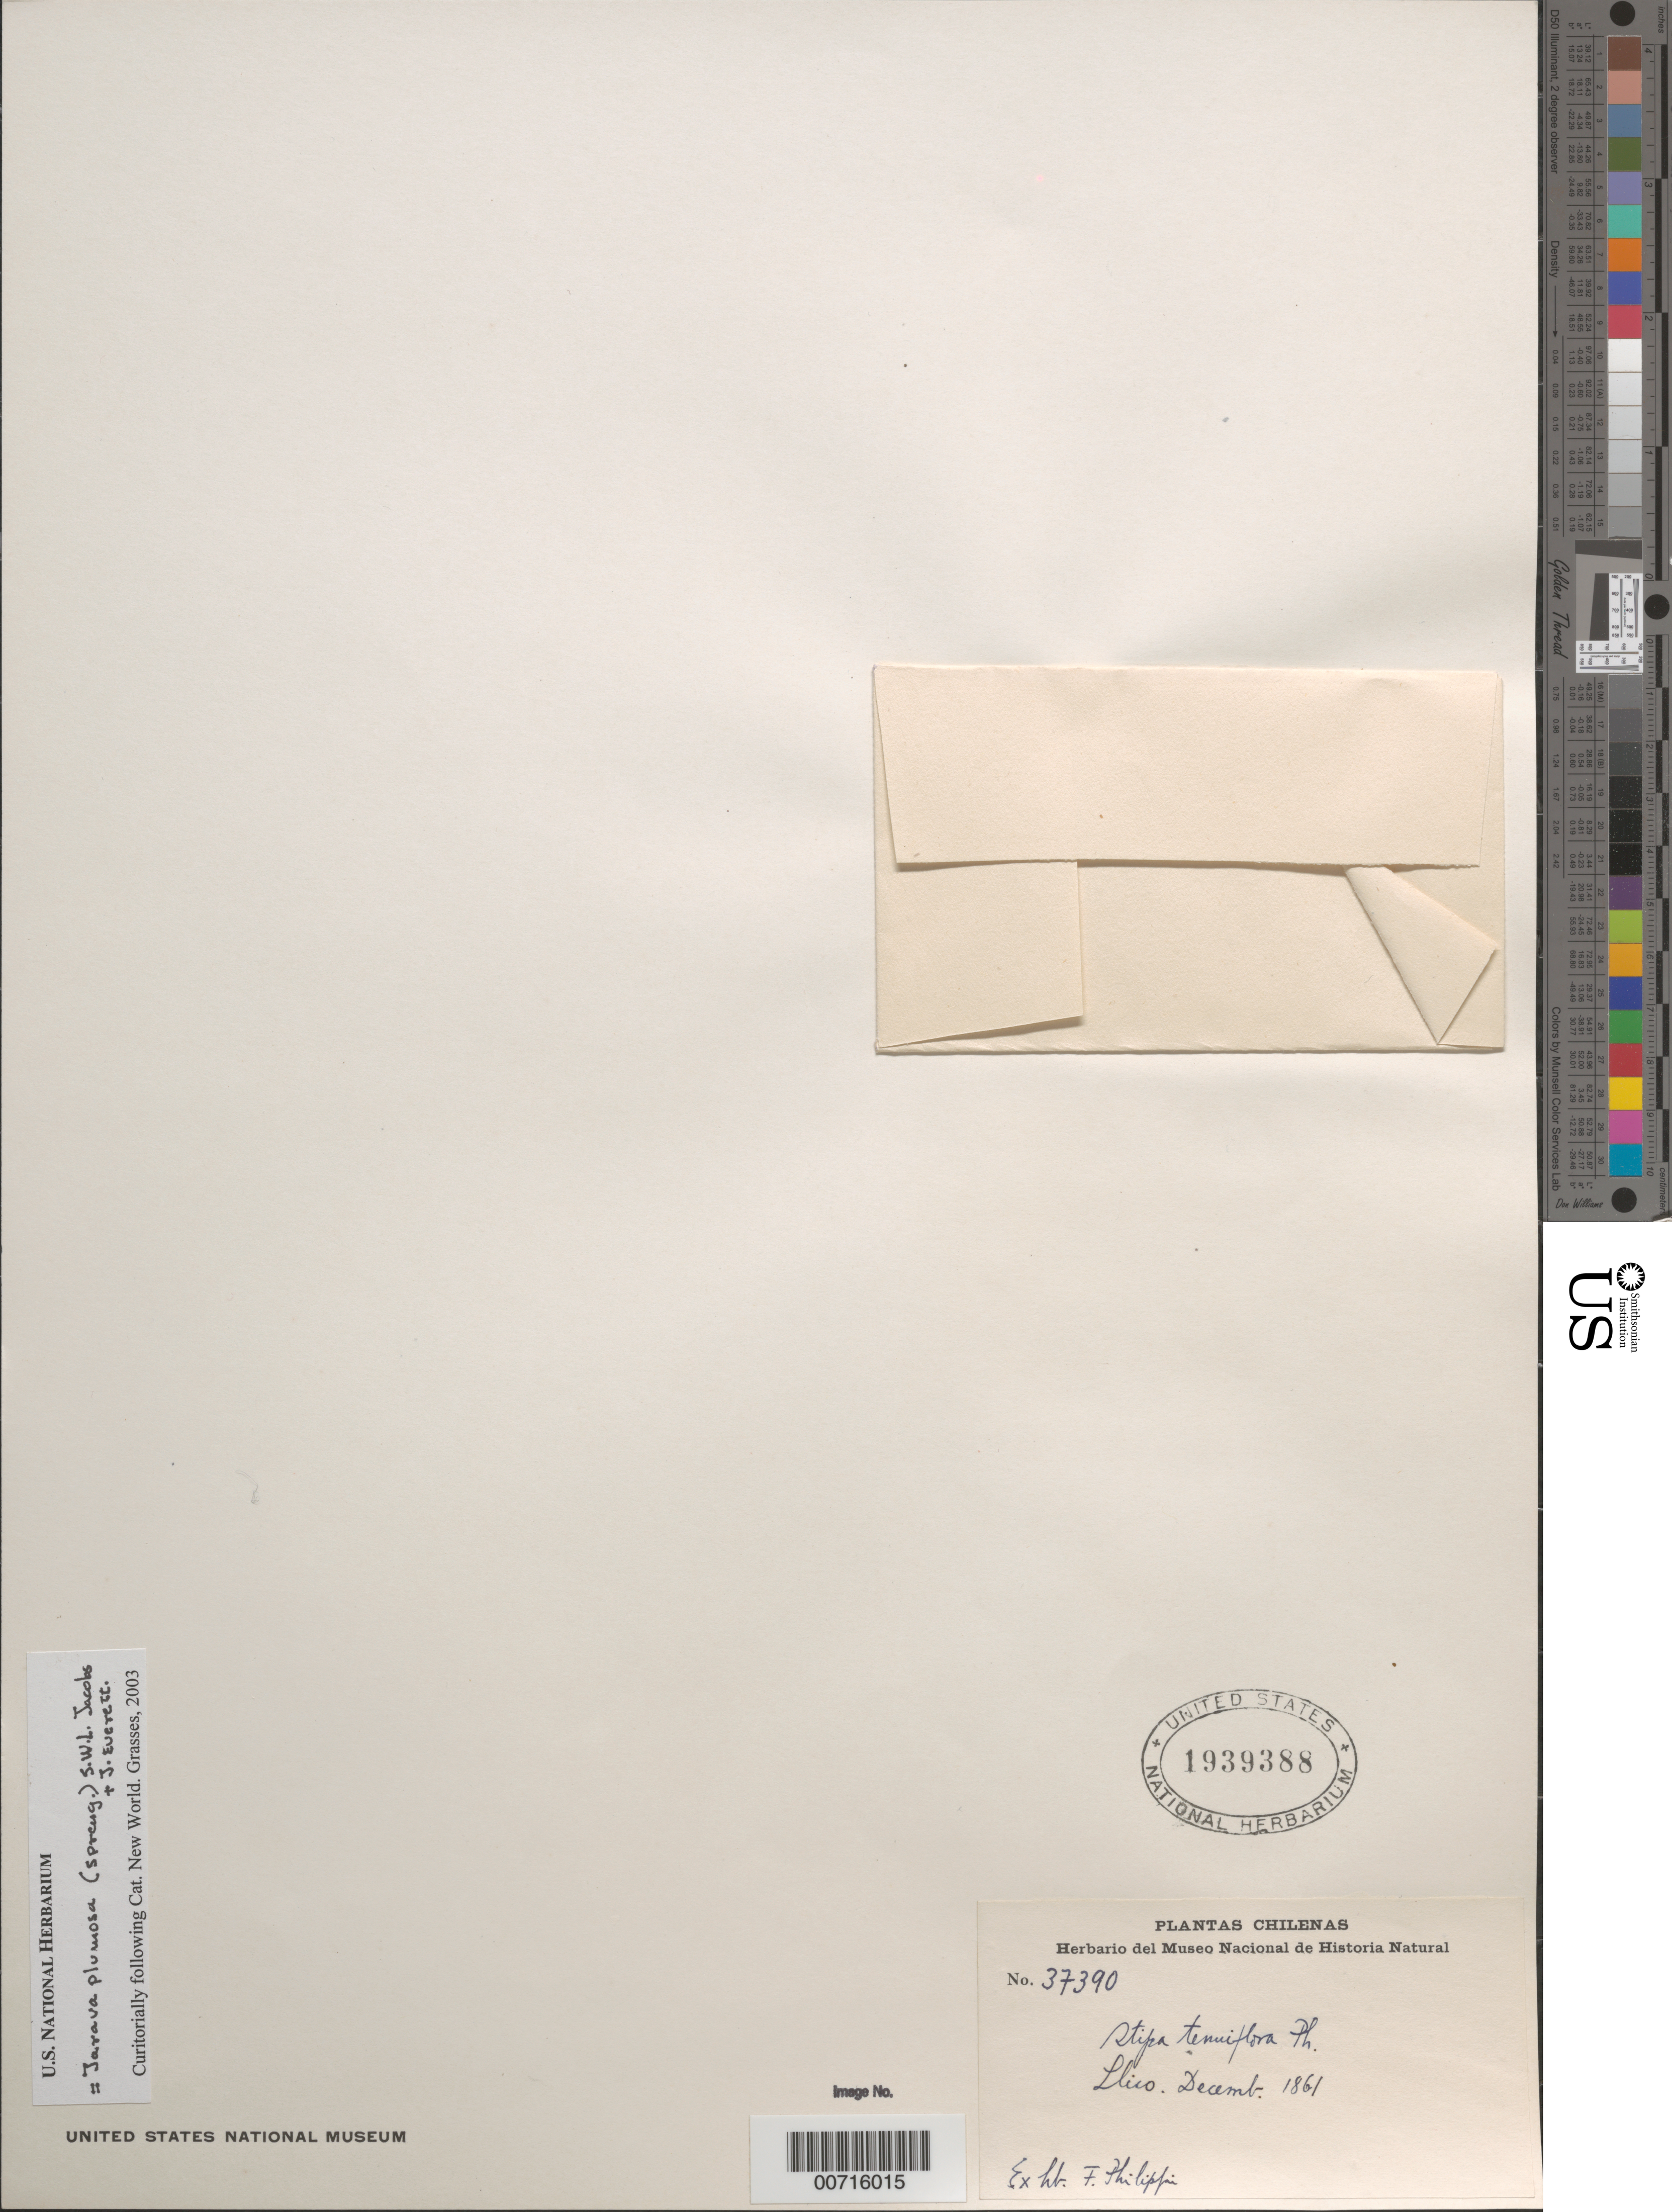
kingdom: Plantae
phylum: Tracheophyta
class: Liliopsida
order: Poales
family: Poaceae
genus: Jarava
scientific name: Jarava plumosa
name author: (Spreng.) S.W.L. Jacobs & J. Everett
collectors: ex herb. F. Philippi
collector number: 37390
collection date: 1861-12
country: Chile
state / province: Bio-Bío (VIII)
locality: Llico. Chilenas.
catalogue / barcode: US 1939388